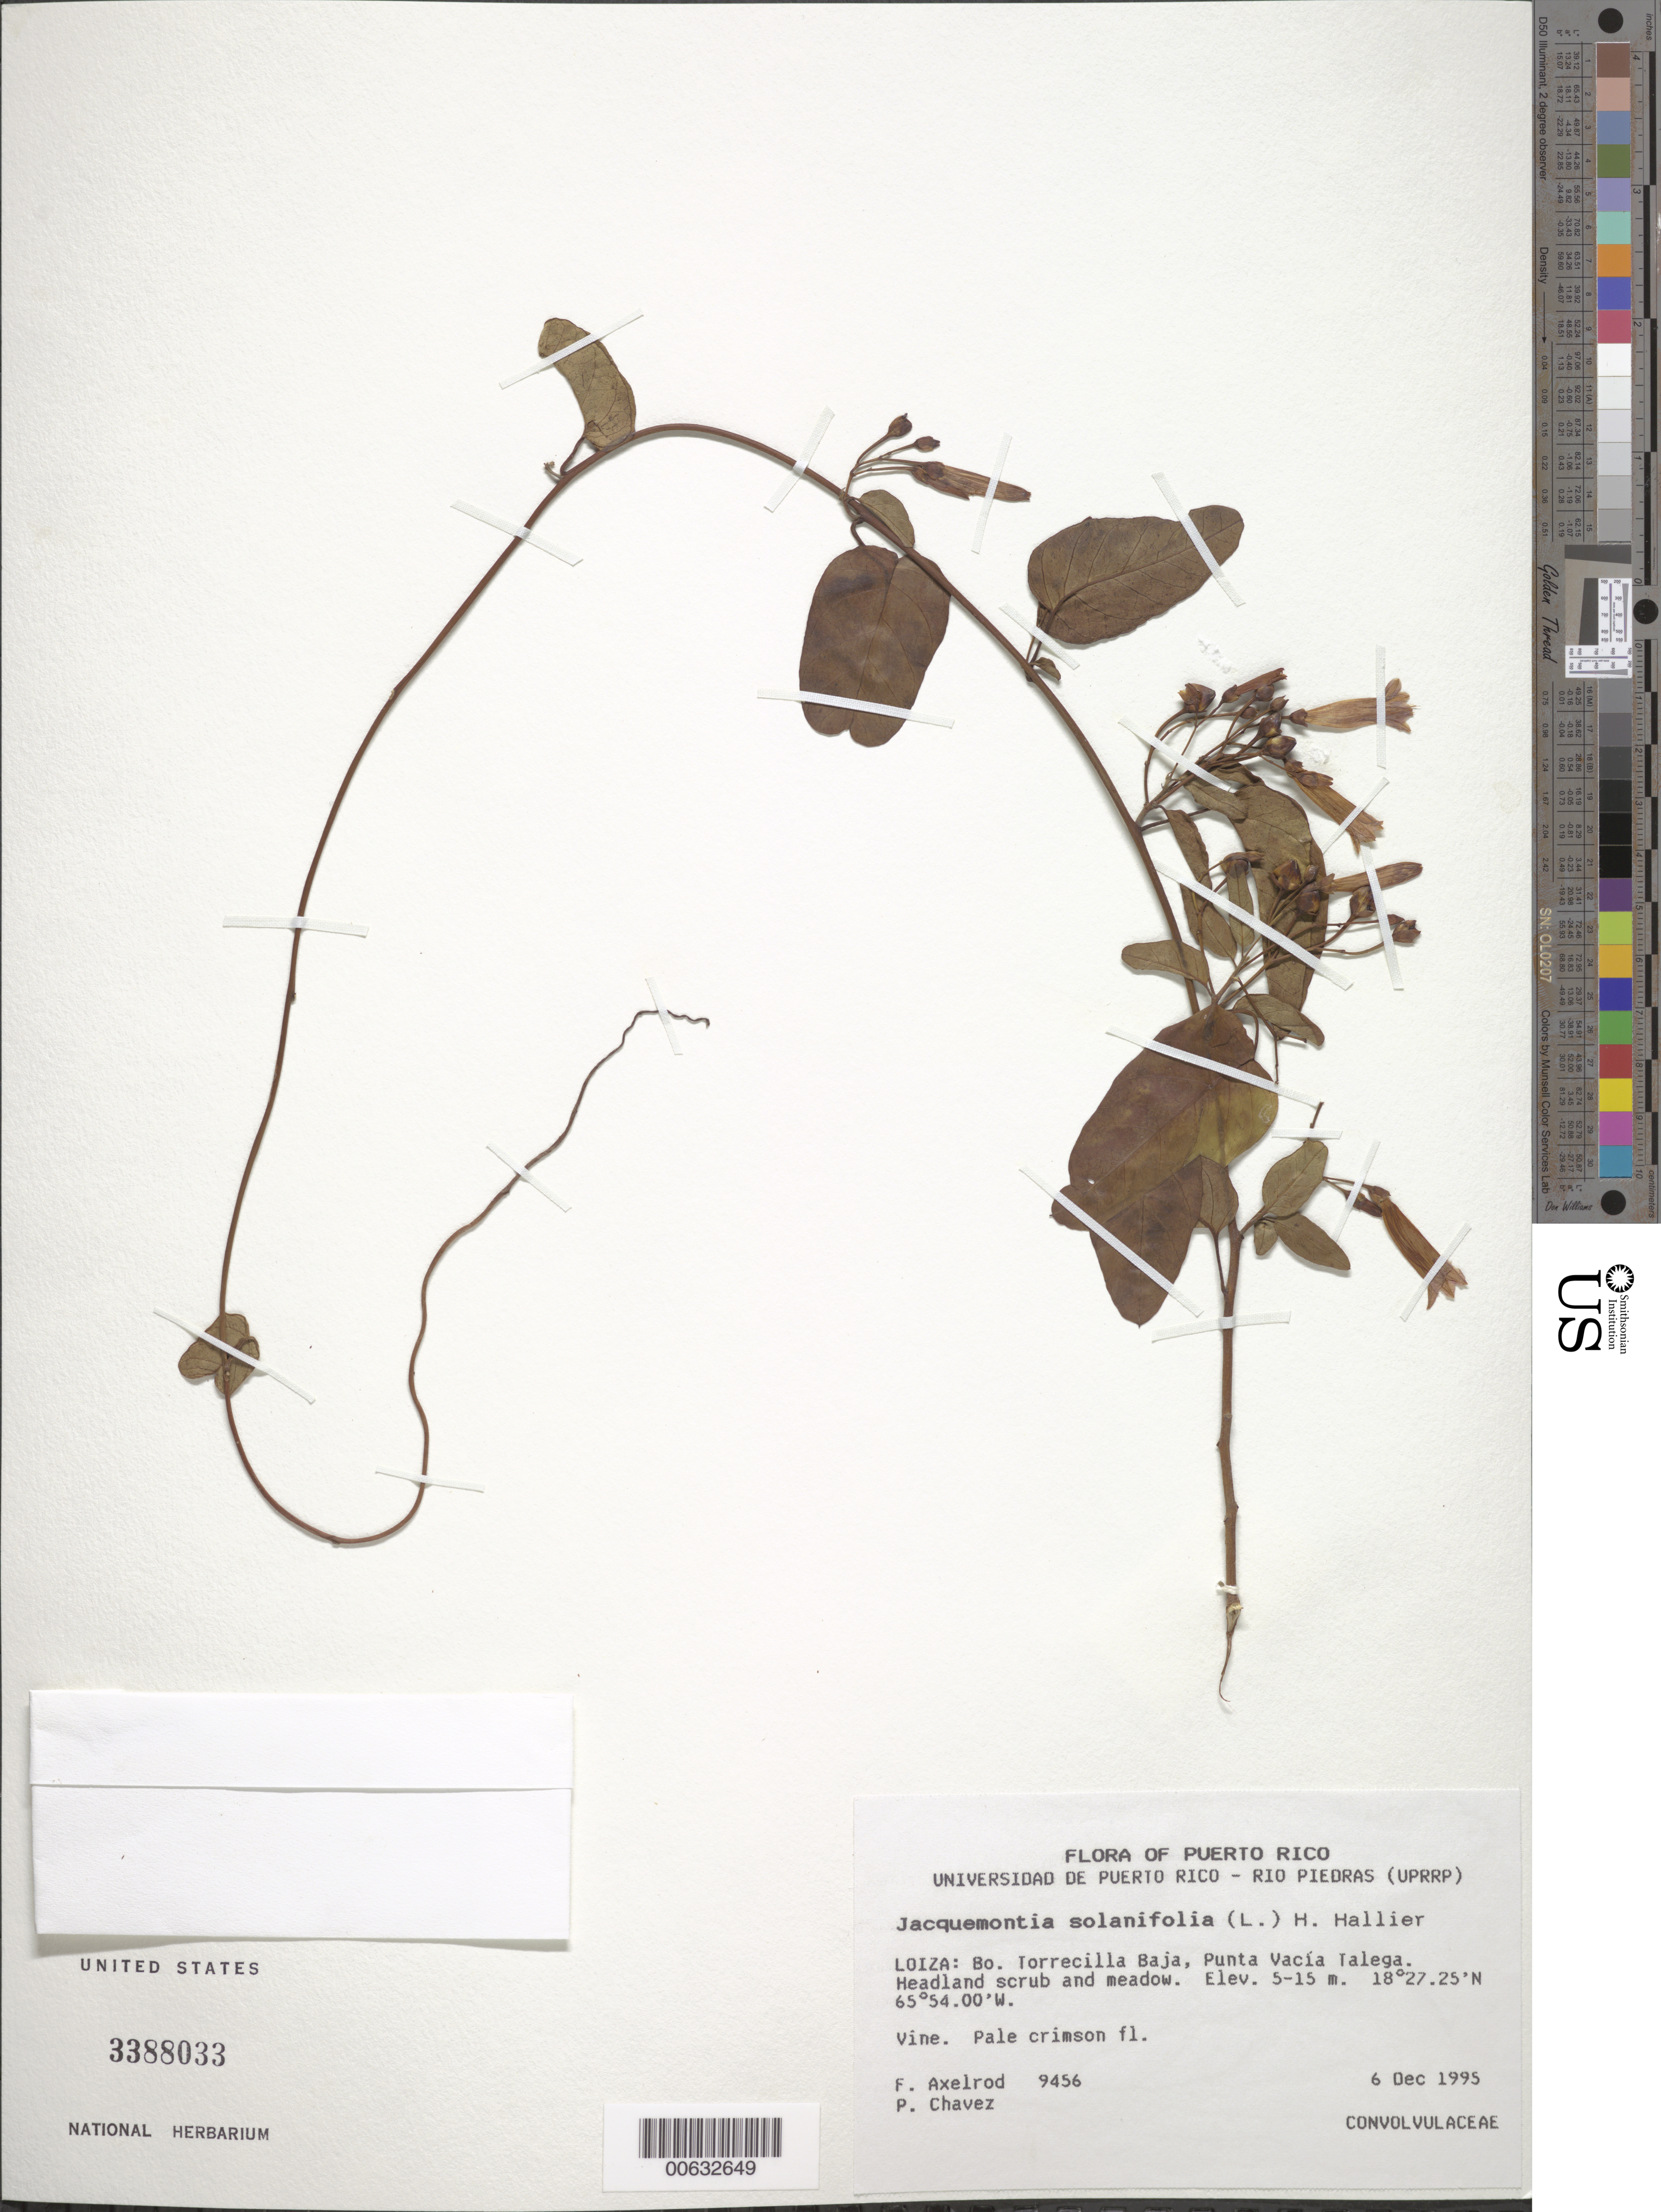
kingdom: Plantae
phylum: Tracheophyta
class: Magnoliopsida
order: Solanales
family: Convolvulaceae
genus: Jacquemontia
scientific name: Jacquemontia solanifolia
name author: (L.) Hallier f.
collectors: F. S. Axelrod & P. Chavez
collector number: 9456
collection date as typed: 06 Dec 1995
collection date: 1995-12-06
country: Puerto Rico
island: Greater Antilles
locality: Loiza: Bo. Torrecilla Baja, Punta Vacía Talega.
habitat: Headland scrub and meadow.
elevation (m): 5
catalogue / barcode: US 3388033